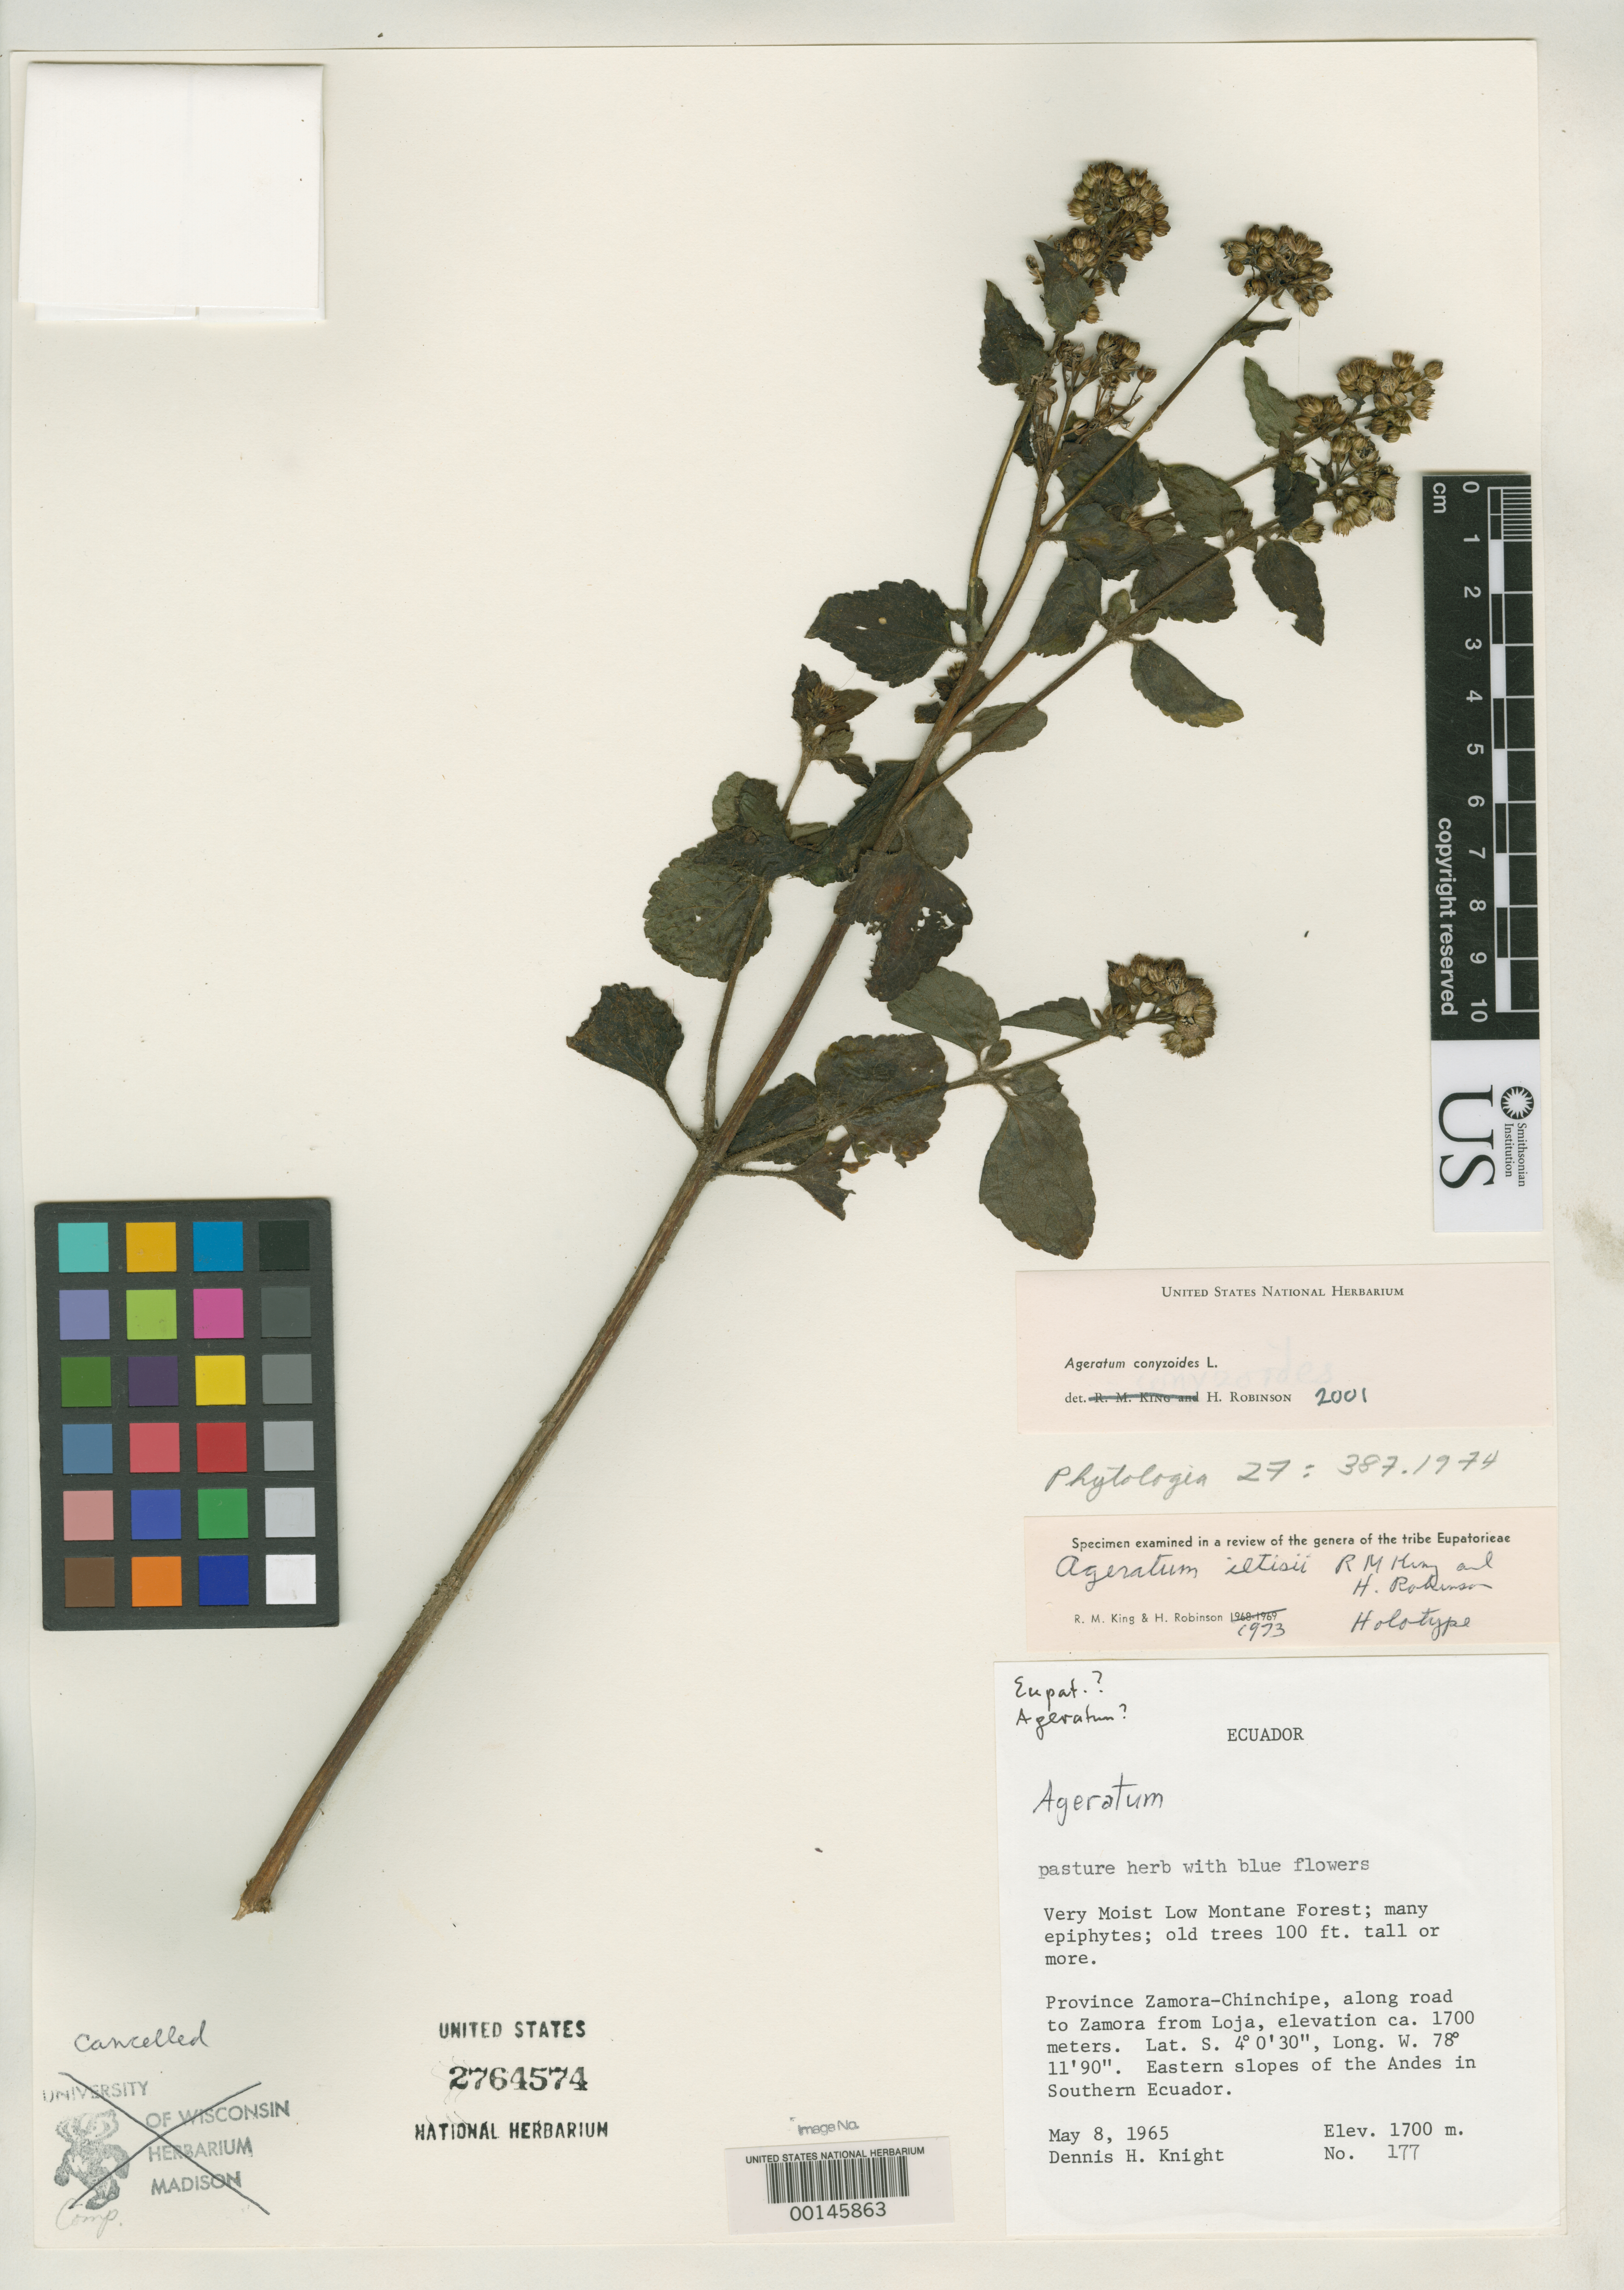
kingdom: Plantae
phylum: Tracheophyta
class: Magnoliopsida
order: Asterales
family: Asteraceae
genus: Ageratum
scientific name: Ageratum iltisii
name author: R.M. King & H. Rob.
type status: Holotype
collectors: D. Knight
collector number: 177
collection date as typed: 08 May 1965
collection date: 1965-05-08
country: Ecuador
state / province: Zamora-Chinchipe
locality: Andes Mts., road to Zamora from Loja.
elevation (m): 1700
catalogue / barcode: US 2764574